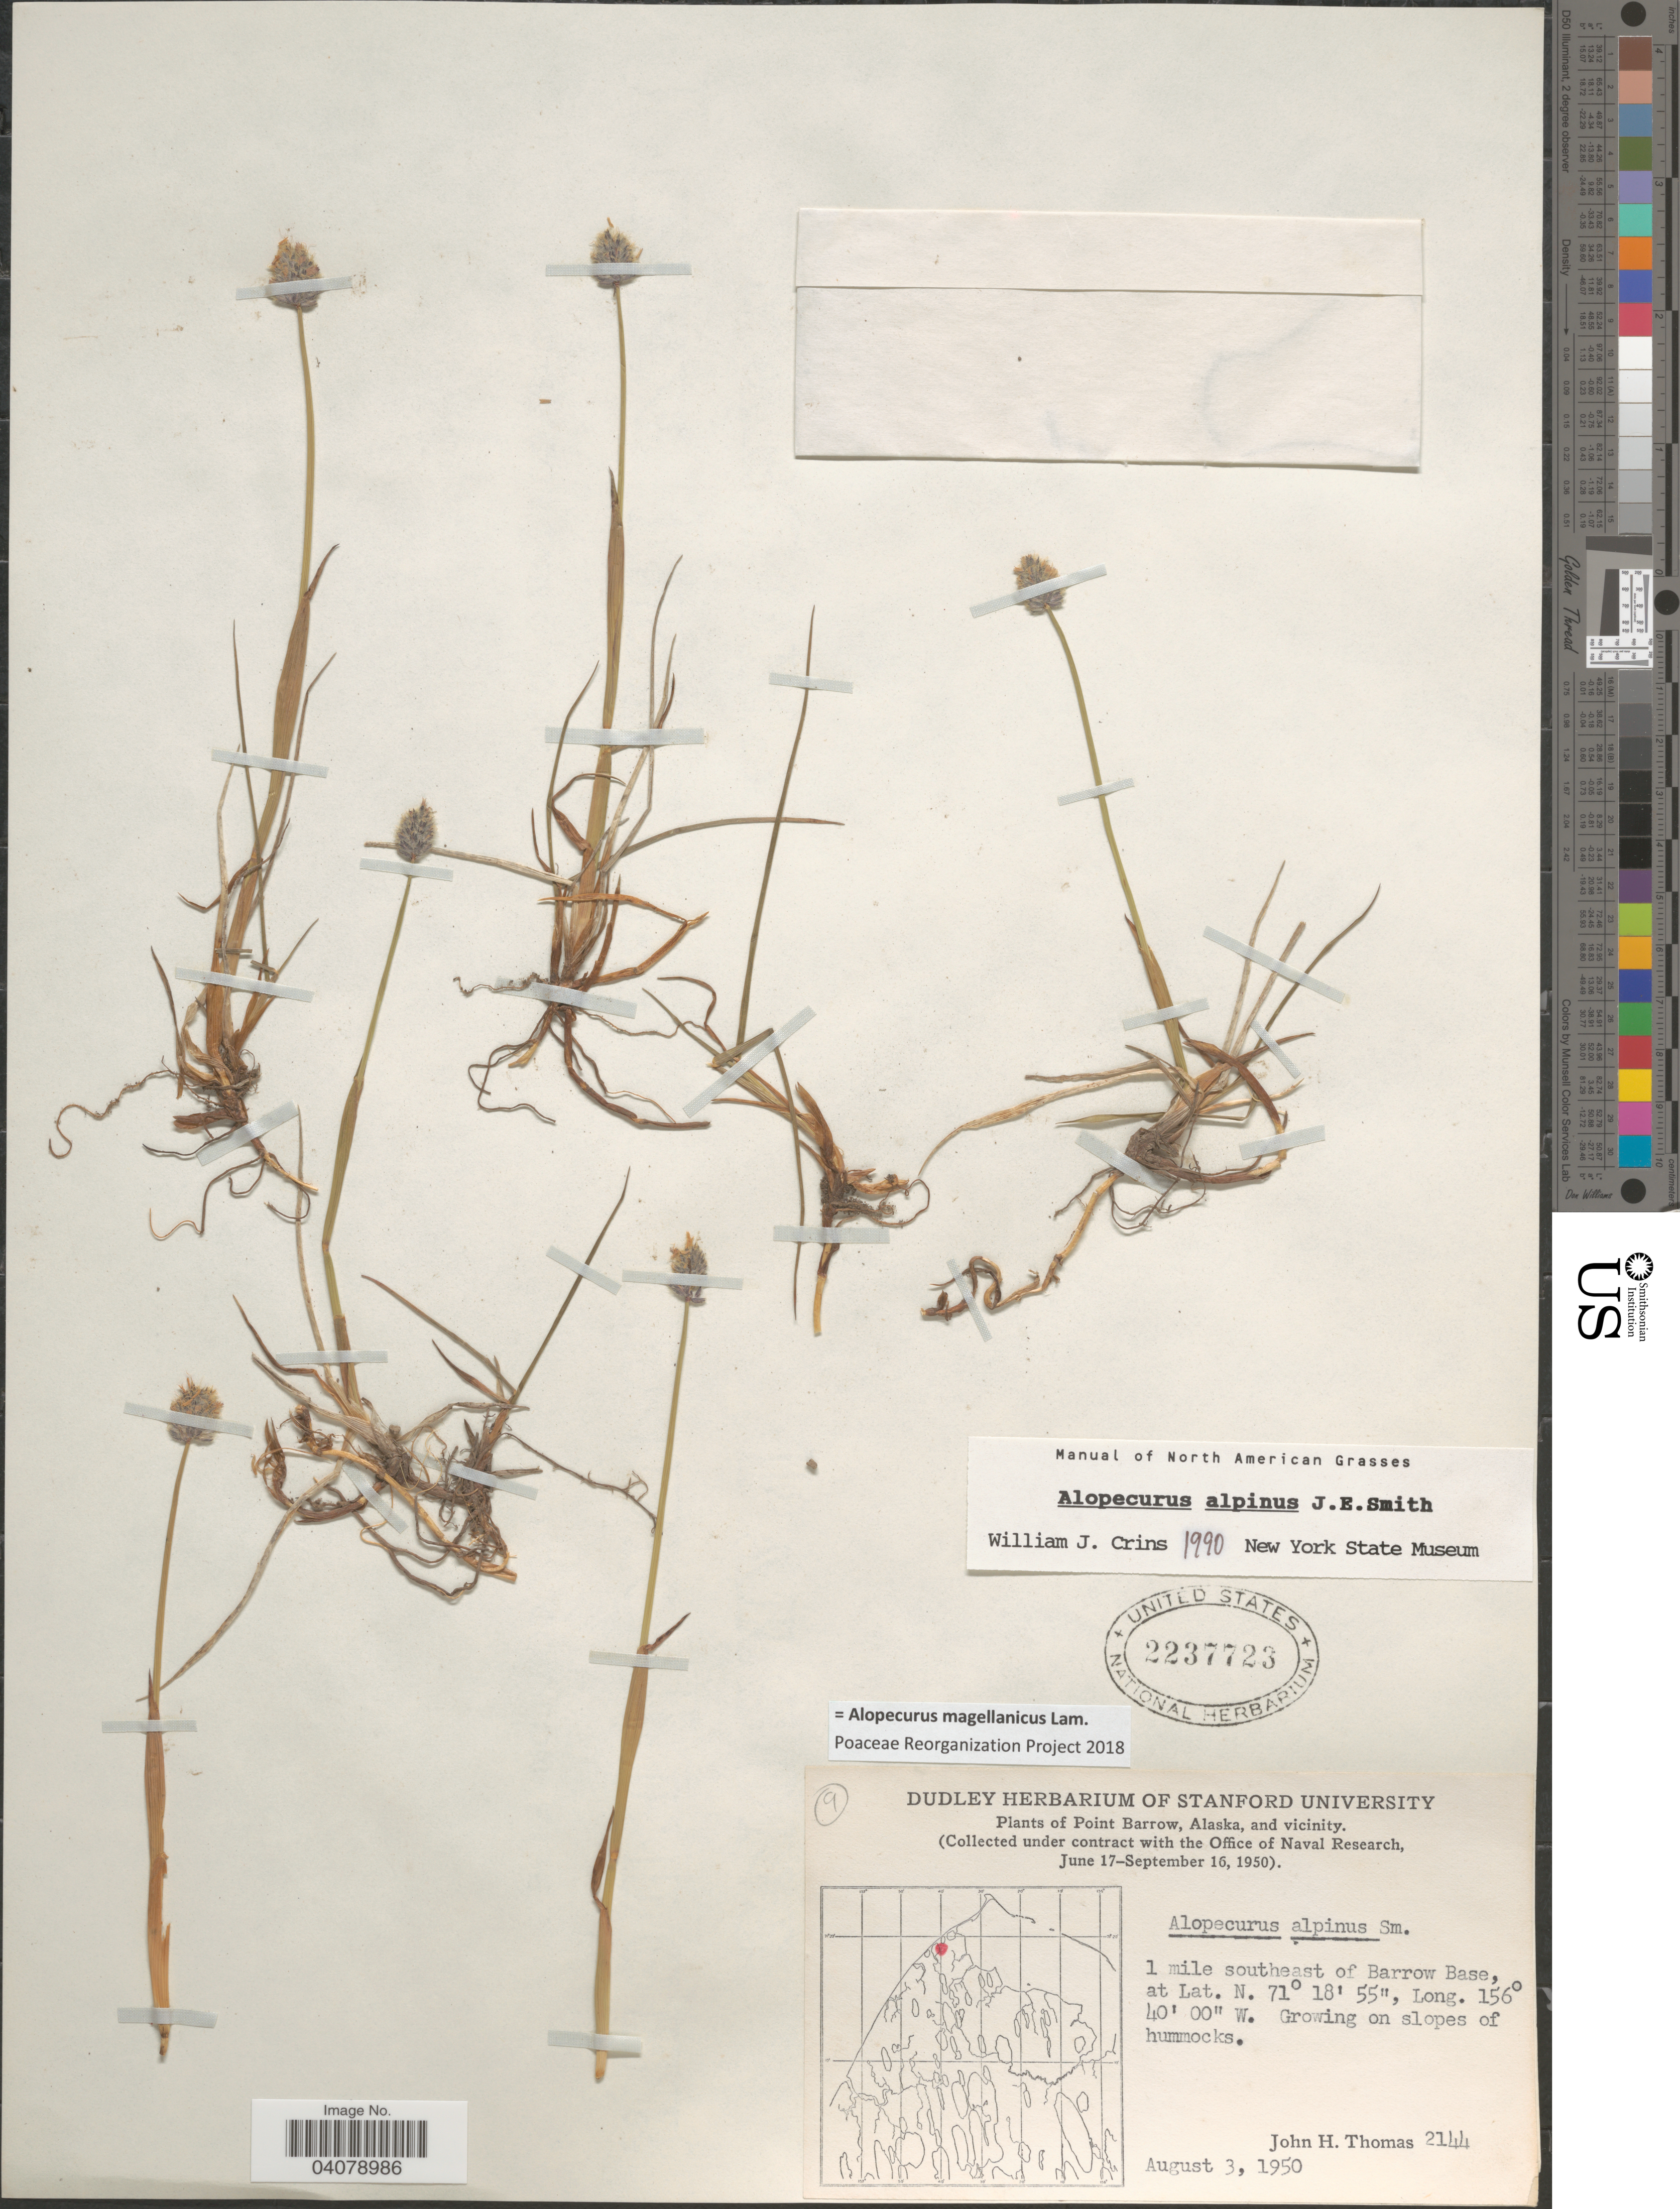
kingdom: Plantae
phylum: Tracheophyta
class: Liliopsida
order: Poales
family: Poaceae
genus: Alopecurus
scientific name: Alopecurus magellanicus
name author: Lam.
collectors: J. H. Thomas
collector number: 2144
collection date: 1950-08-03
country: United States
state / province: Alaska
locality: Point Barrow, Alaska, and vicinity. 1 mile southeast of Barrow Base. Growing on slopes of hummocks.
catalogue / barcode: US 2237723